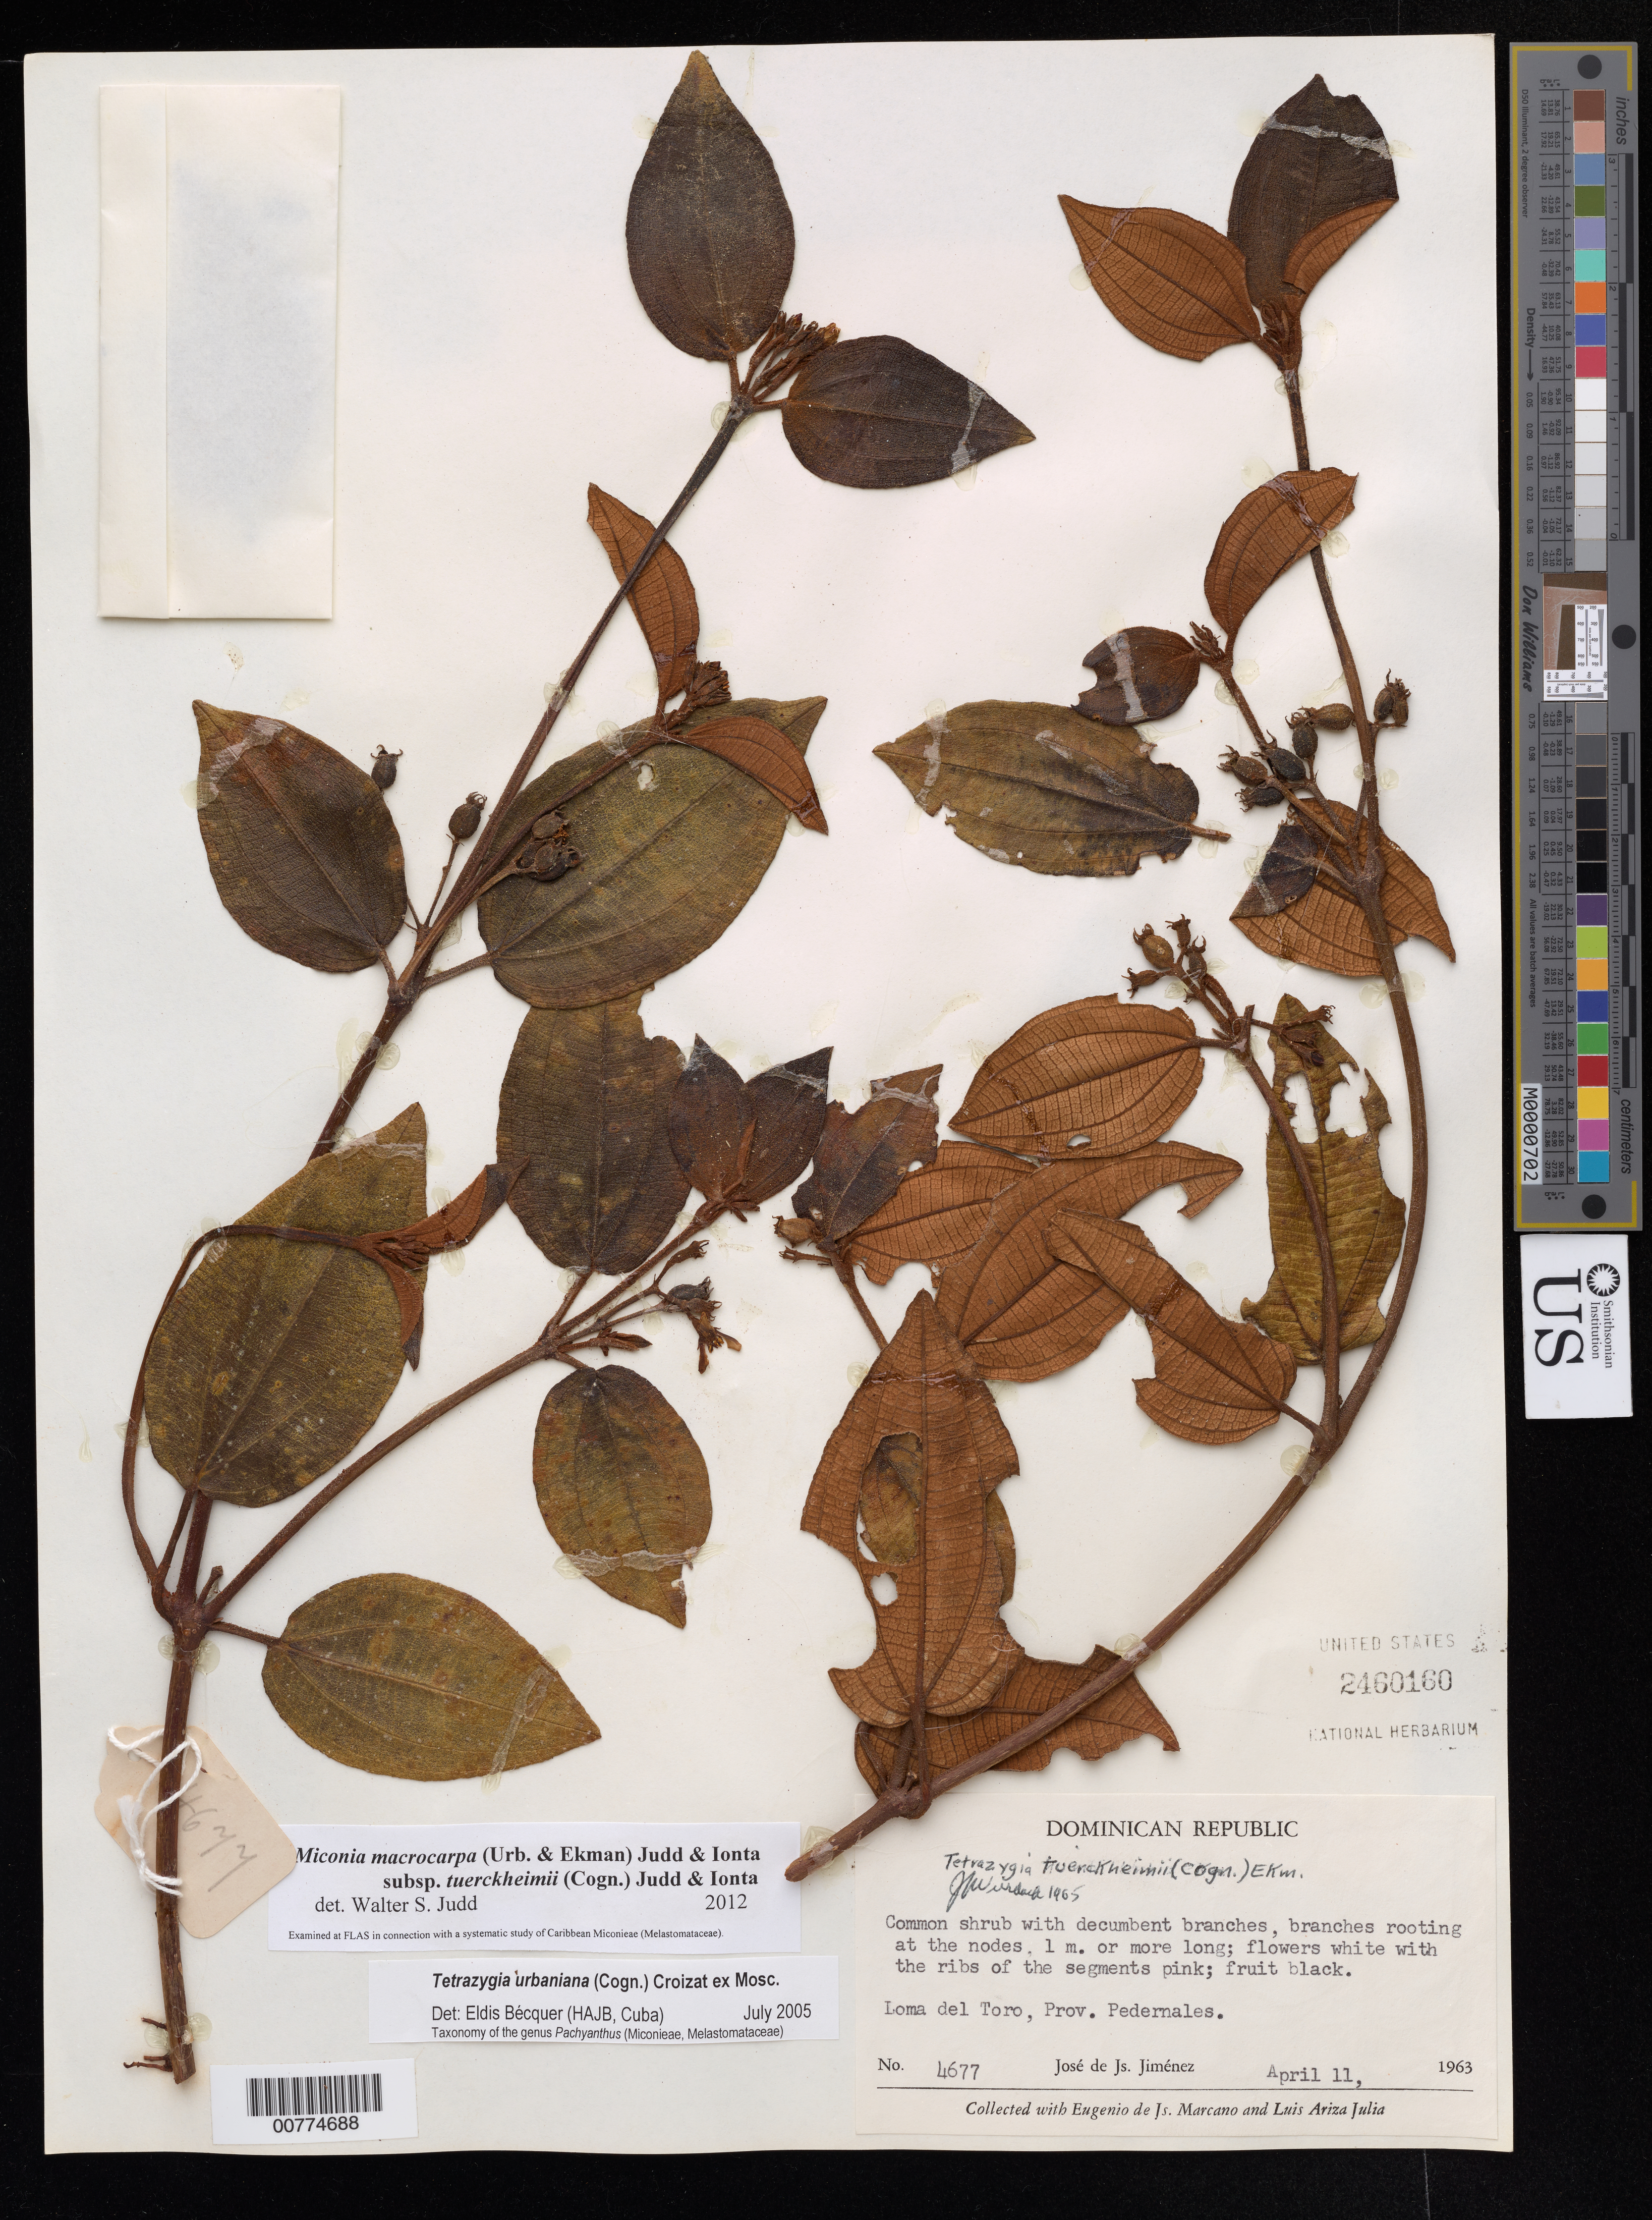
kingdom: Plantae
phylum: Tracheophyta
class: Magnoliopsida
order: Myrtales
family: Melastomataceae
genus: Miconia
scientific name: Miconia macrocarpa subsp. tuerckheimii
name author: (Cogn.) Judd & Ionta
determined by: Judd, Walter S.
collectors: J. J. Jiménez, E. J. Marcano F. & L. Ariza-Julia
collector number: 4677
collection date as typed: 11 Apr 1963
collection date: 1963-04-11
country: Dominican Republic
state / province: Pedernales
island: Hispaniola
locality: Loma del Toro.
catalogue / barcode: US 2460160